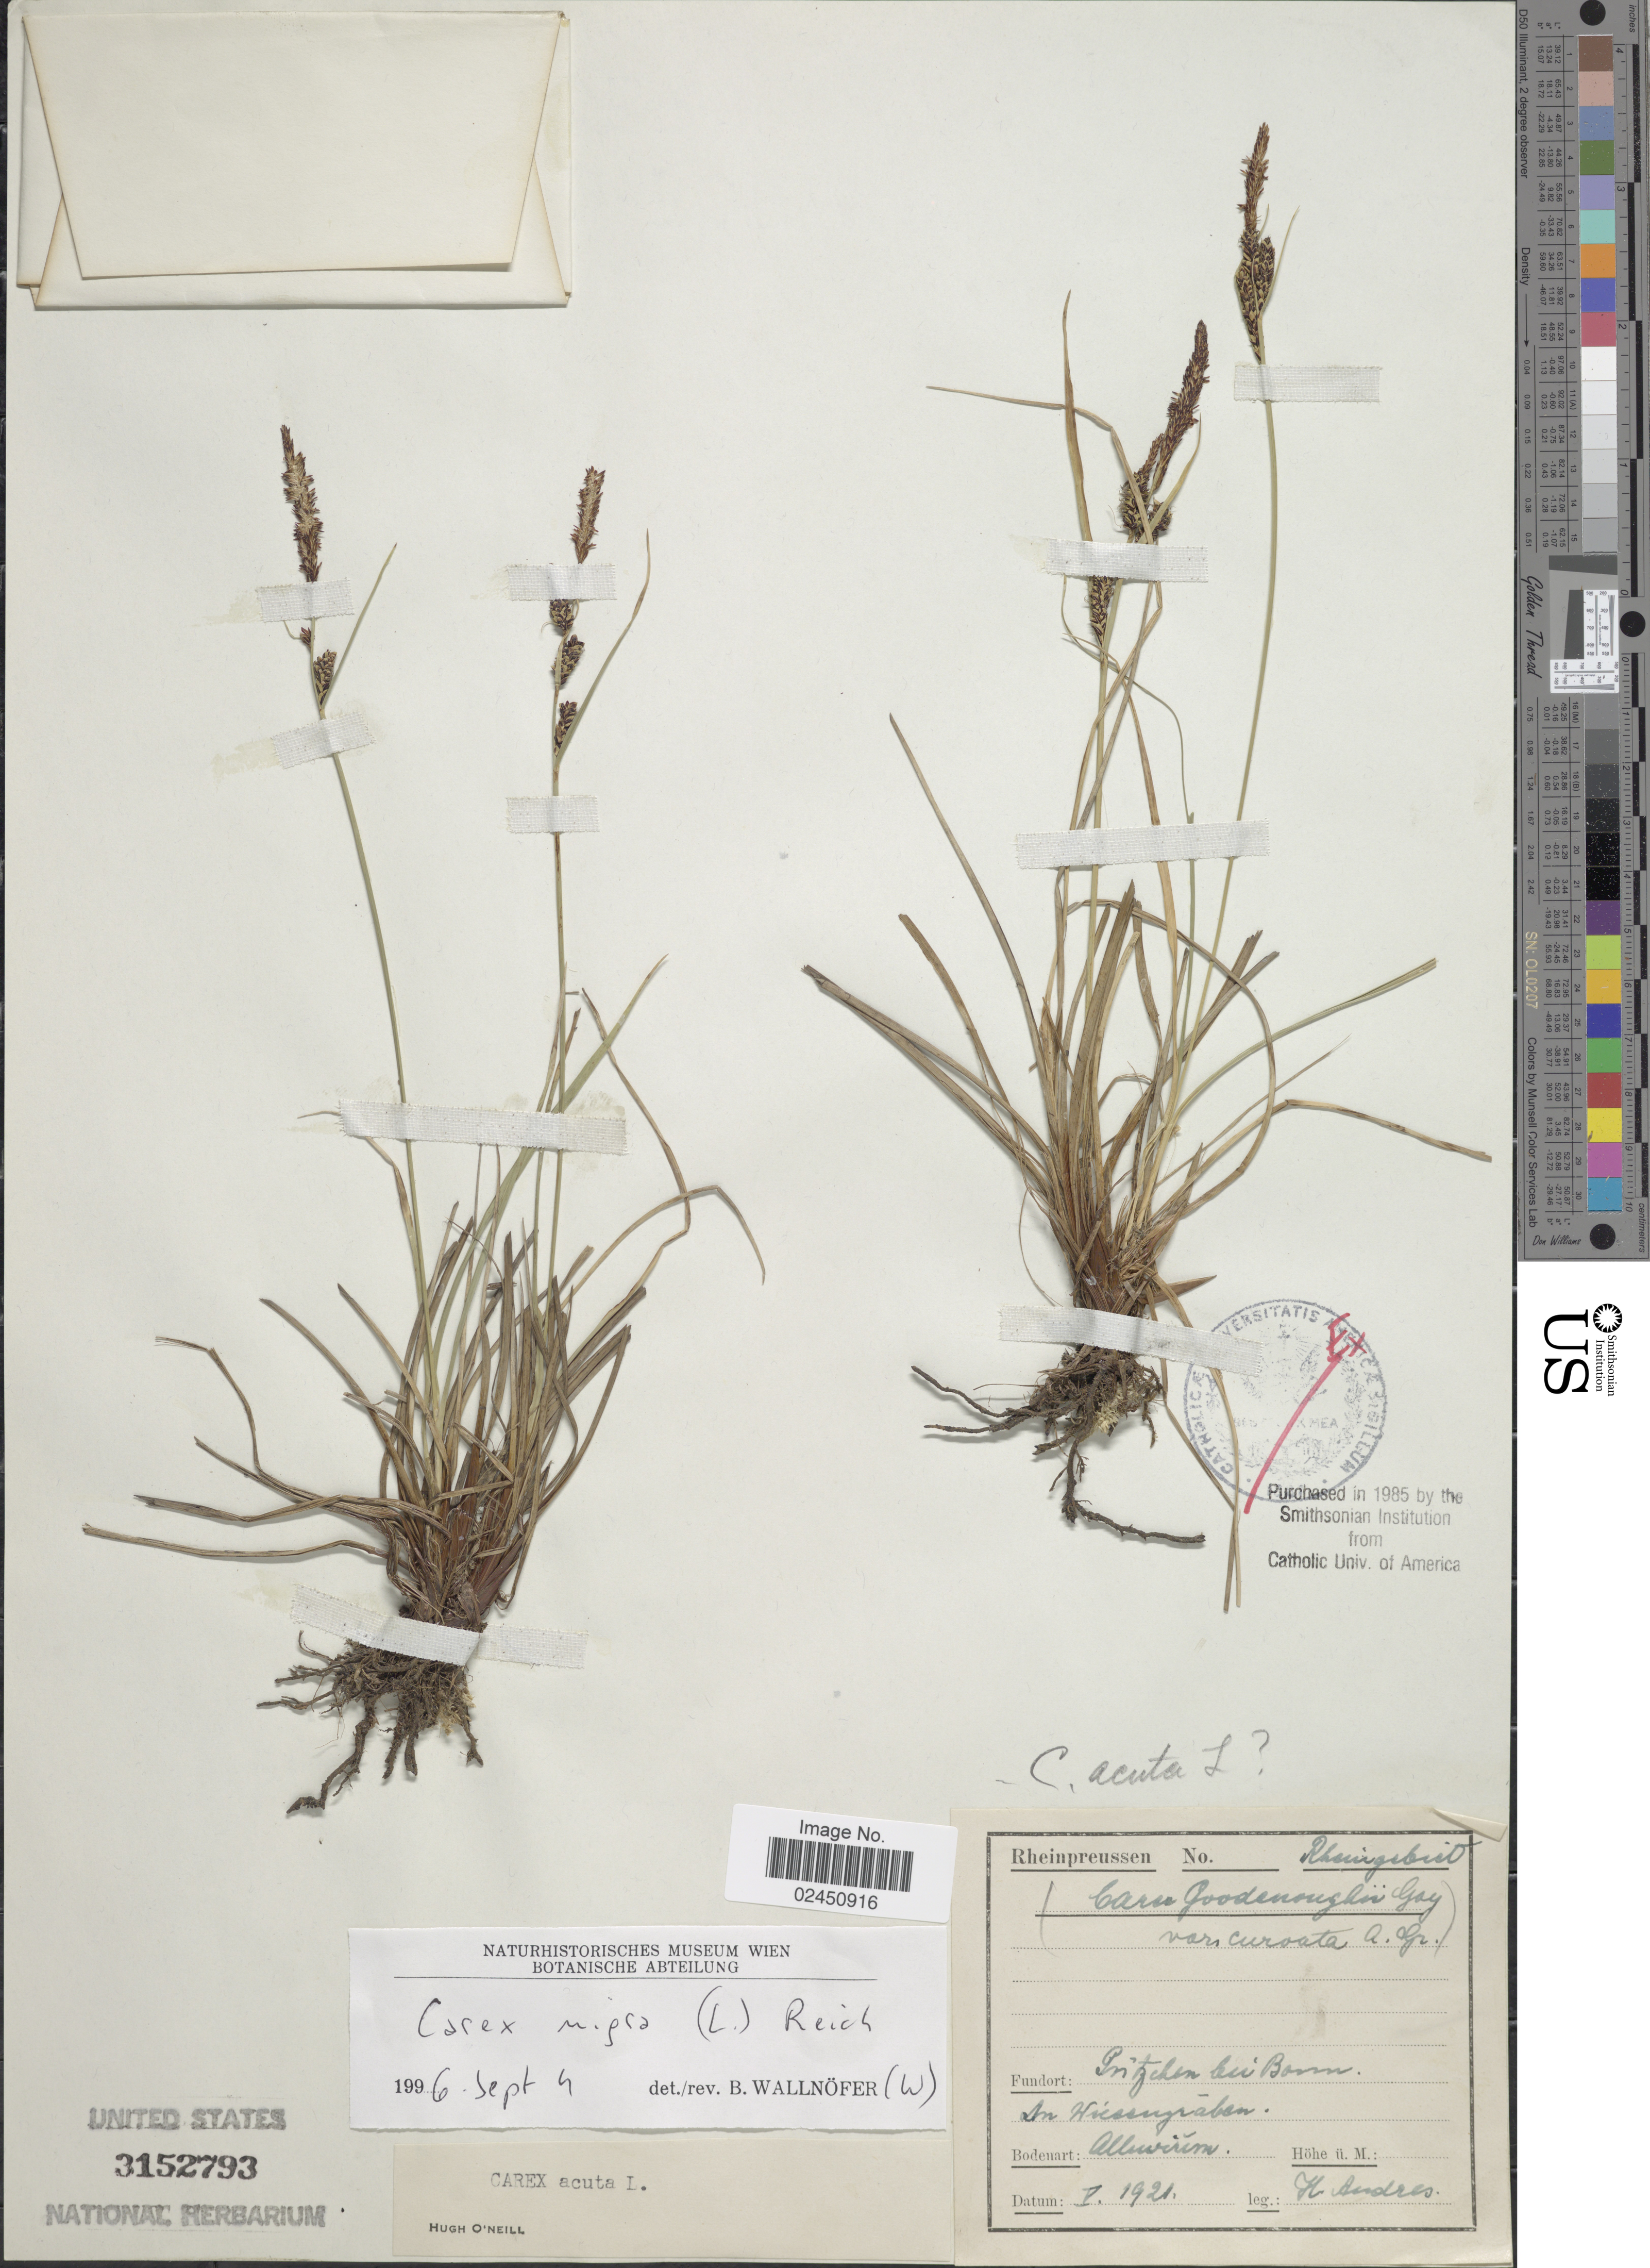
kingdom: Plantae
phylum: Tracheophyta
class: Liliopsida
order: Poales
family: Cyperaceae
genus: Carex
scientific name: Carex nigra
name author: (L.) Reichard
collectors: H. Andres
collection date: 1921-05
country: Germany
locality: Pritzchen bei Born an Hiessenraben, Alluveren [interpreted]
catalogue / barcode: US 3152793